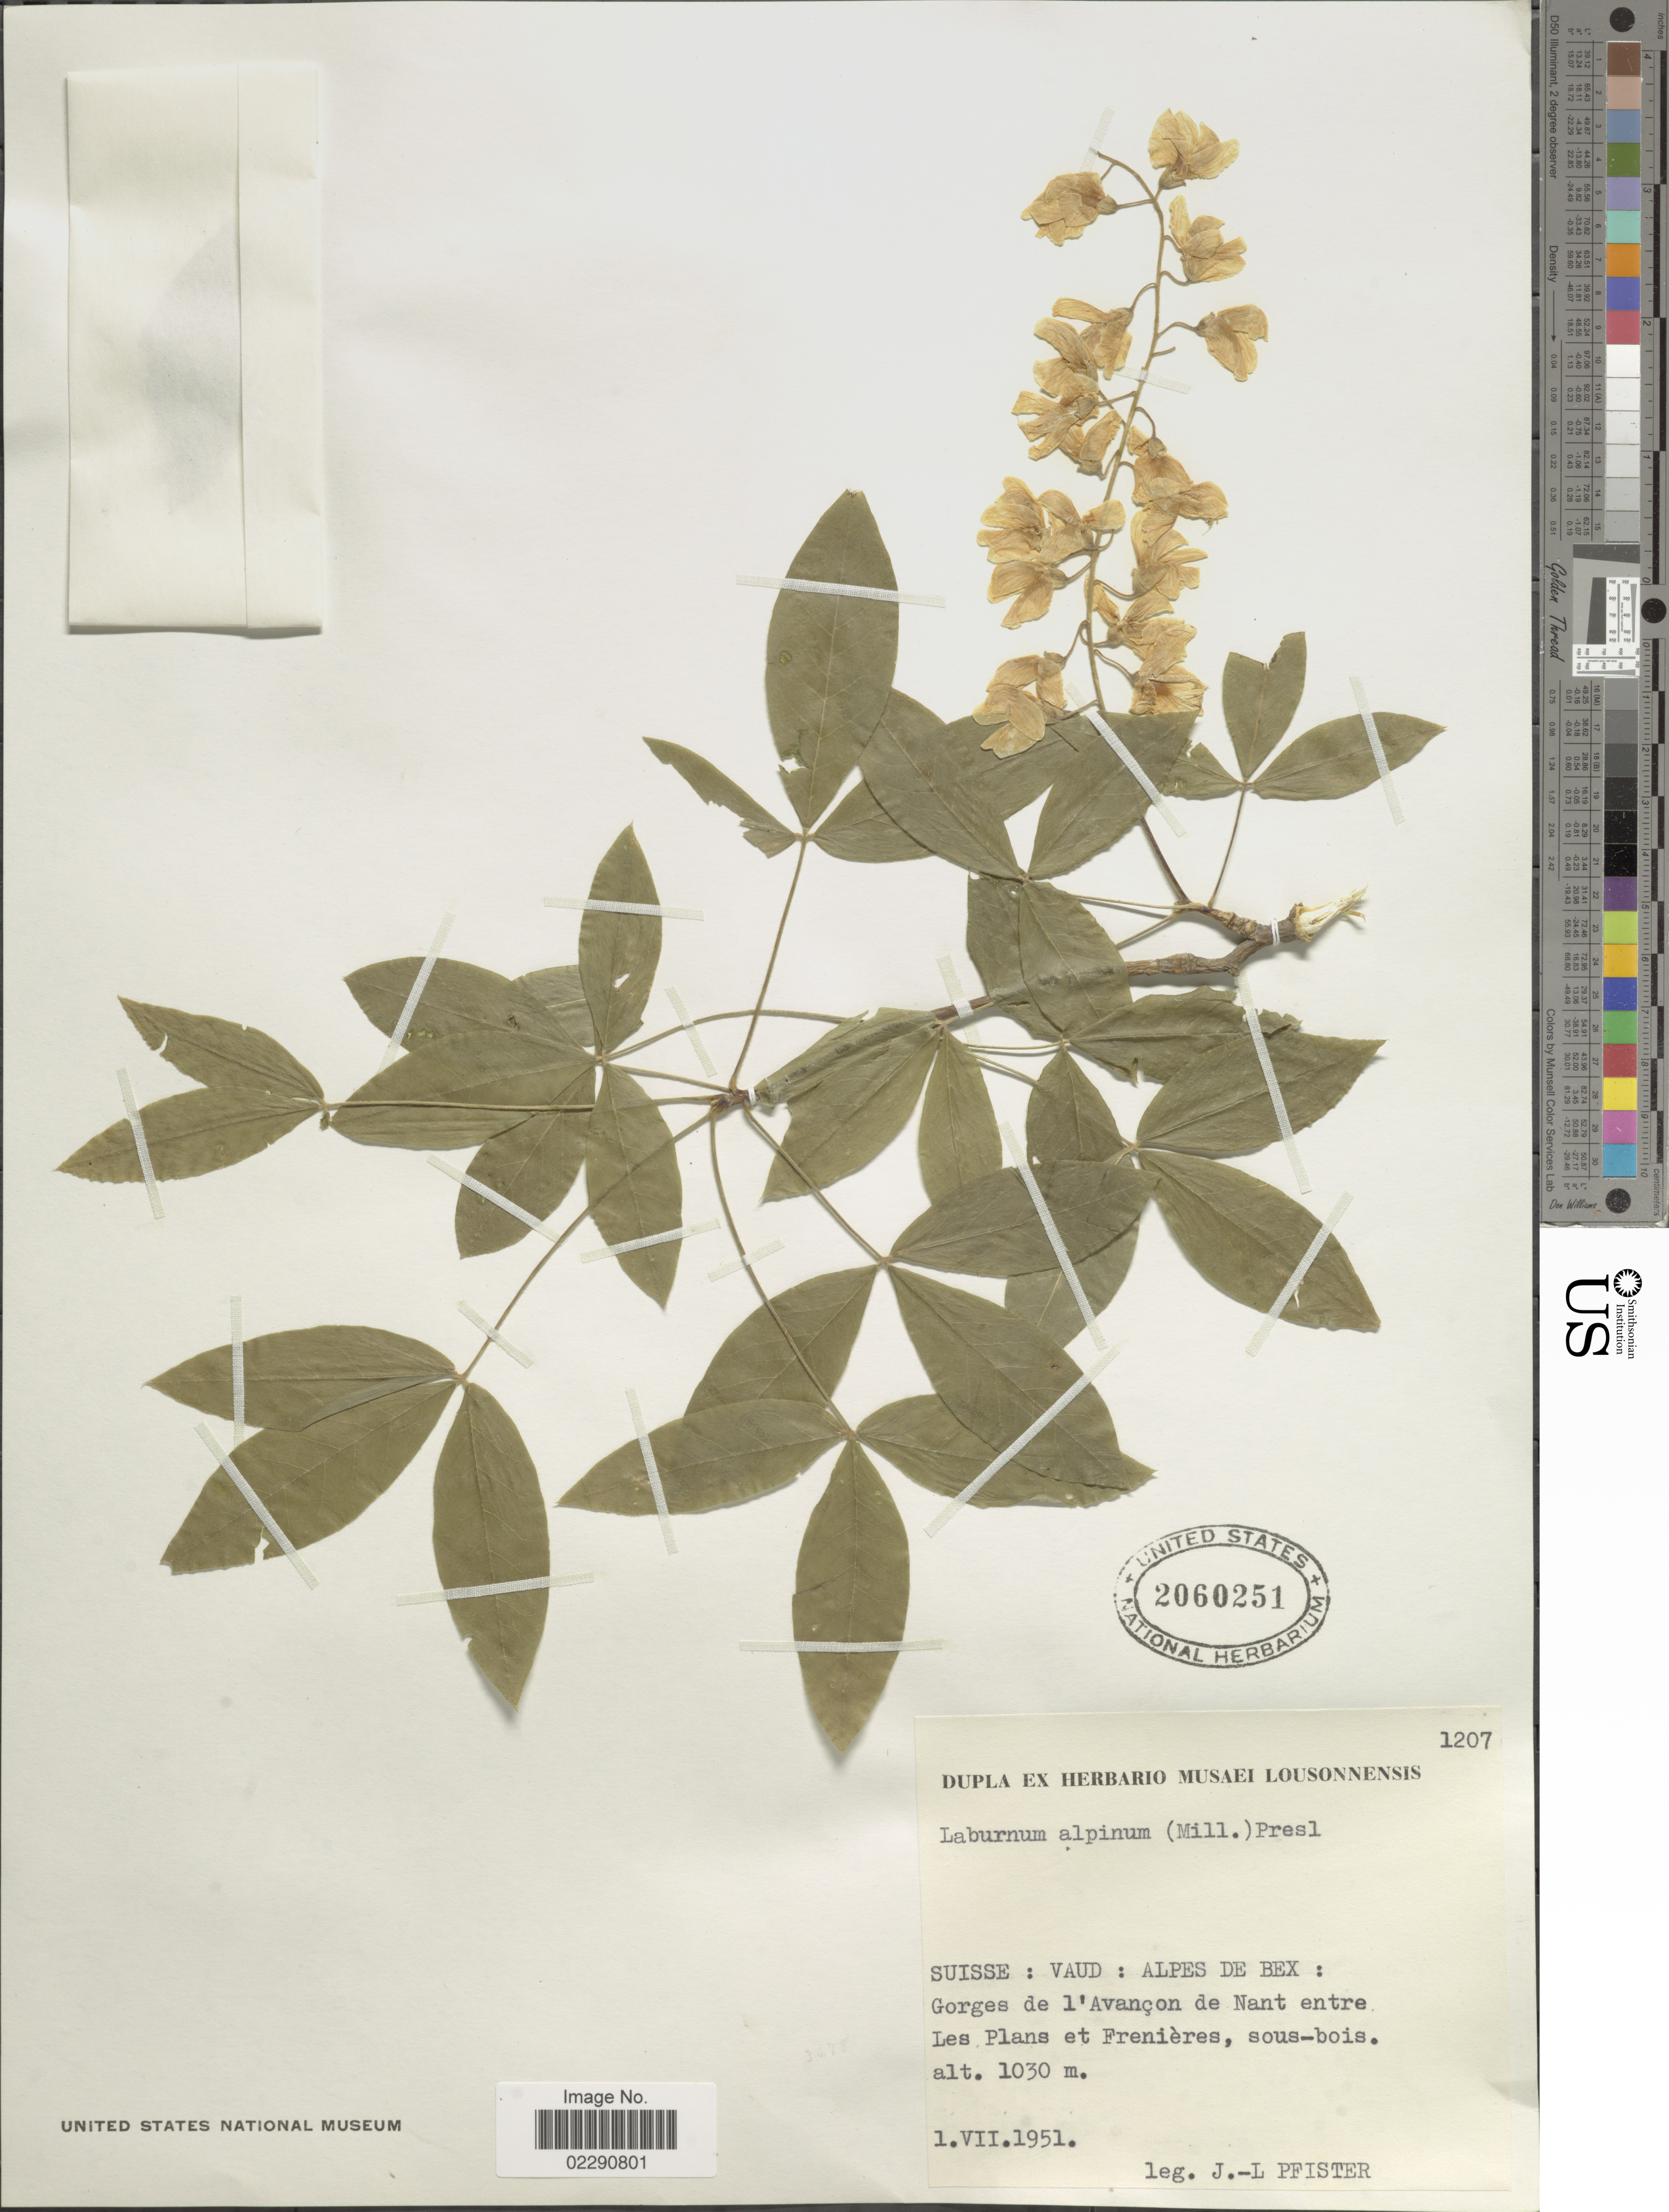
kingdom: Plantae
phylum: Tracheophyta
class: Magnoliopsida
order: Fabales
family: Fabaceae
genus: Laburnum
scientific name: Laburnum alpinum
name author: (Mill.) Bercht. & J. Presl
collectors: J. Pfister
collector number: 1207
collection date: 1951-07-01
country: Switzerland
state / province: Vaud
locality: Suisse, Alpes de Bex, gorges de l'Avancon de Nant entre Les Plans et Frenieres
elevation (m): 1030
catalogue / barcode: US 2060251